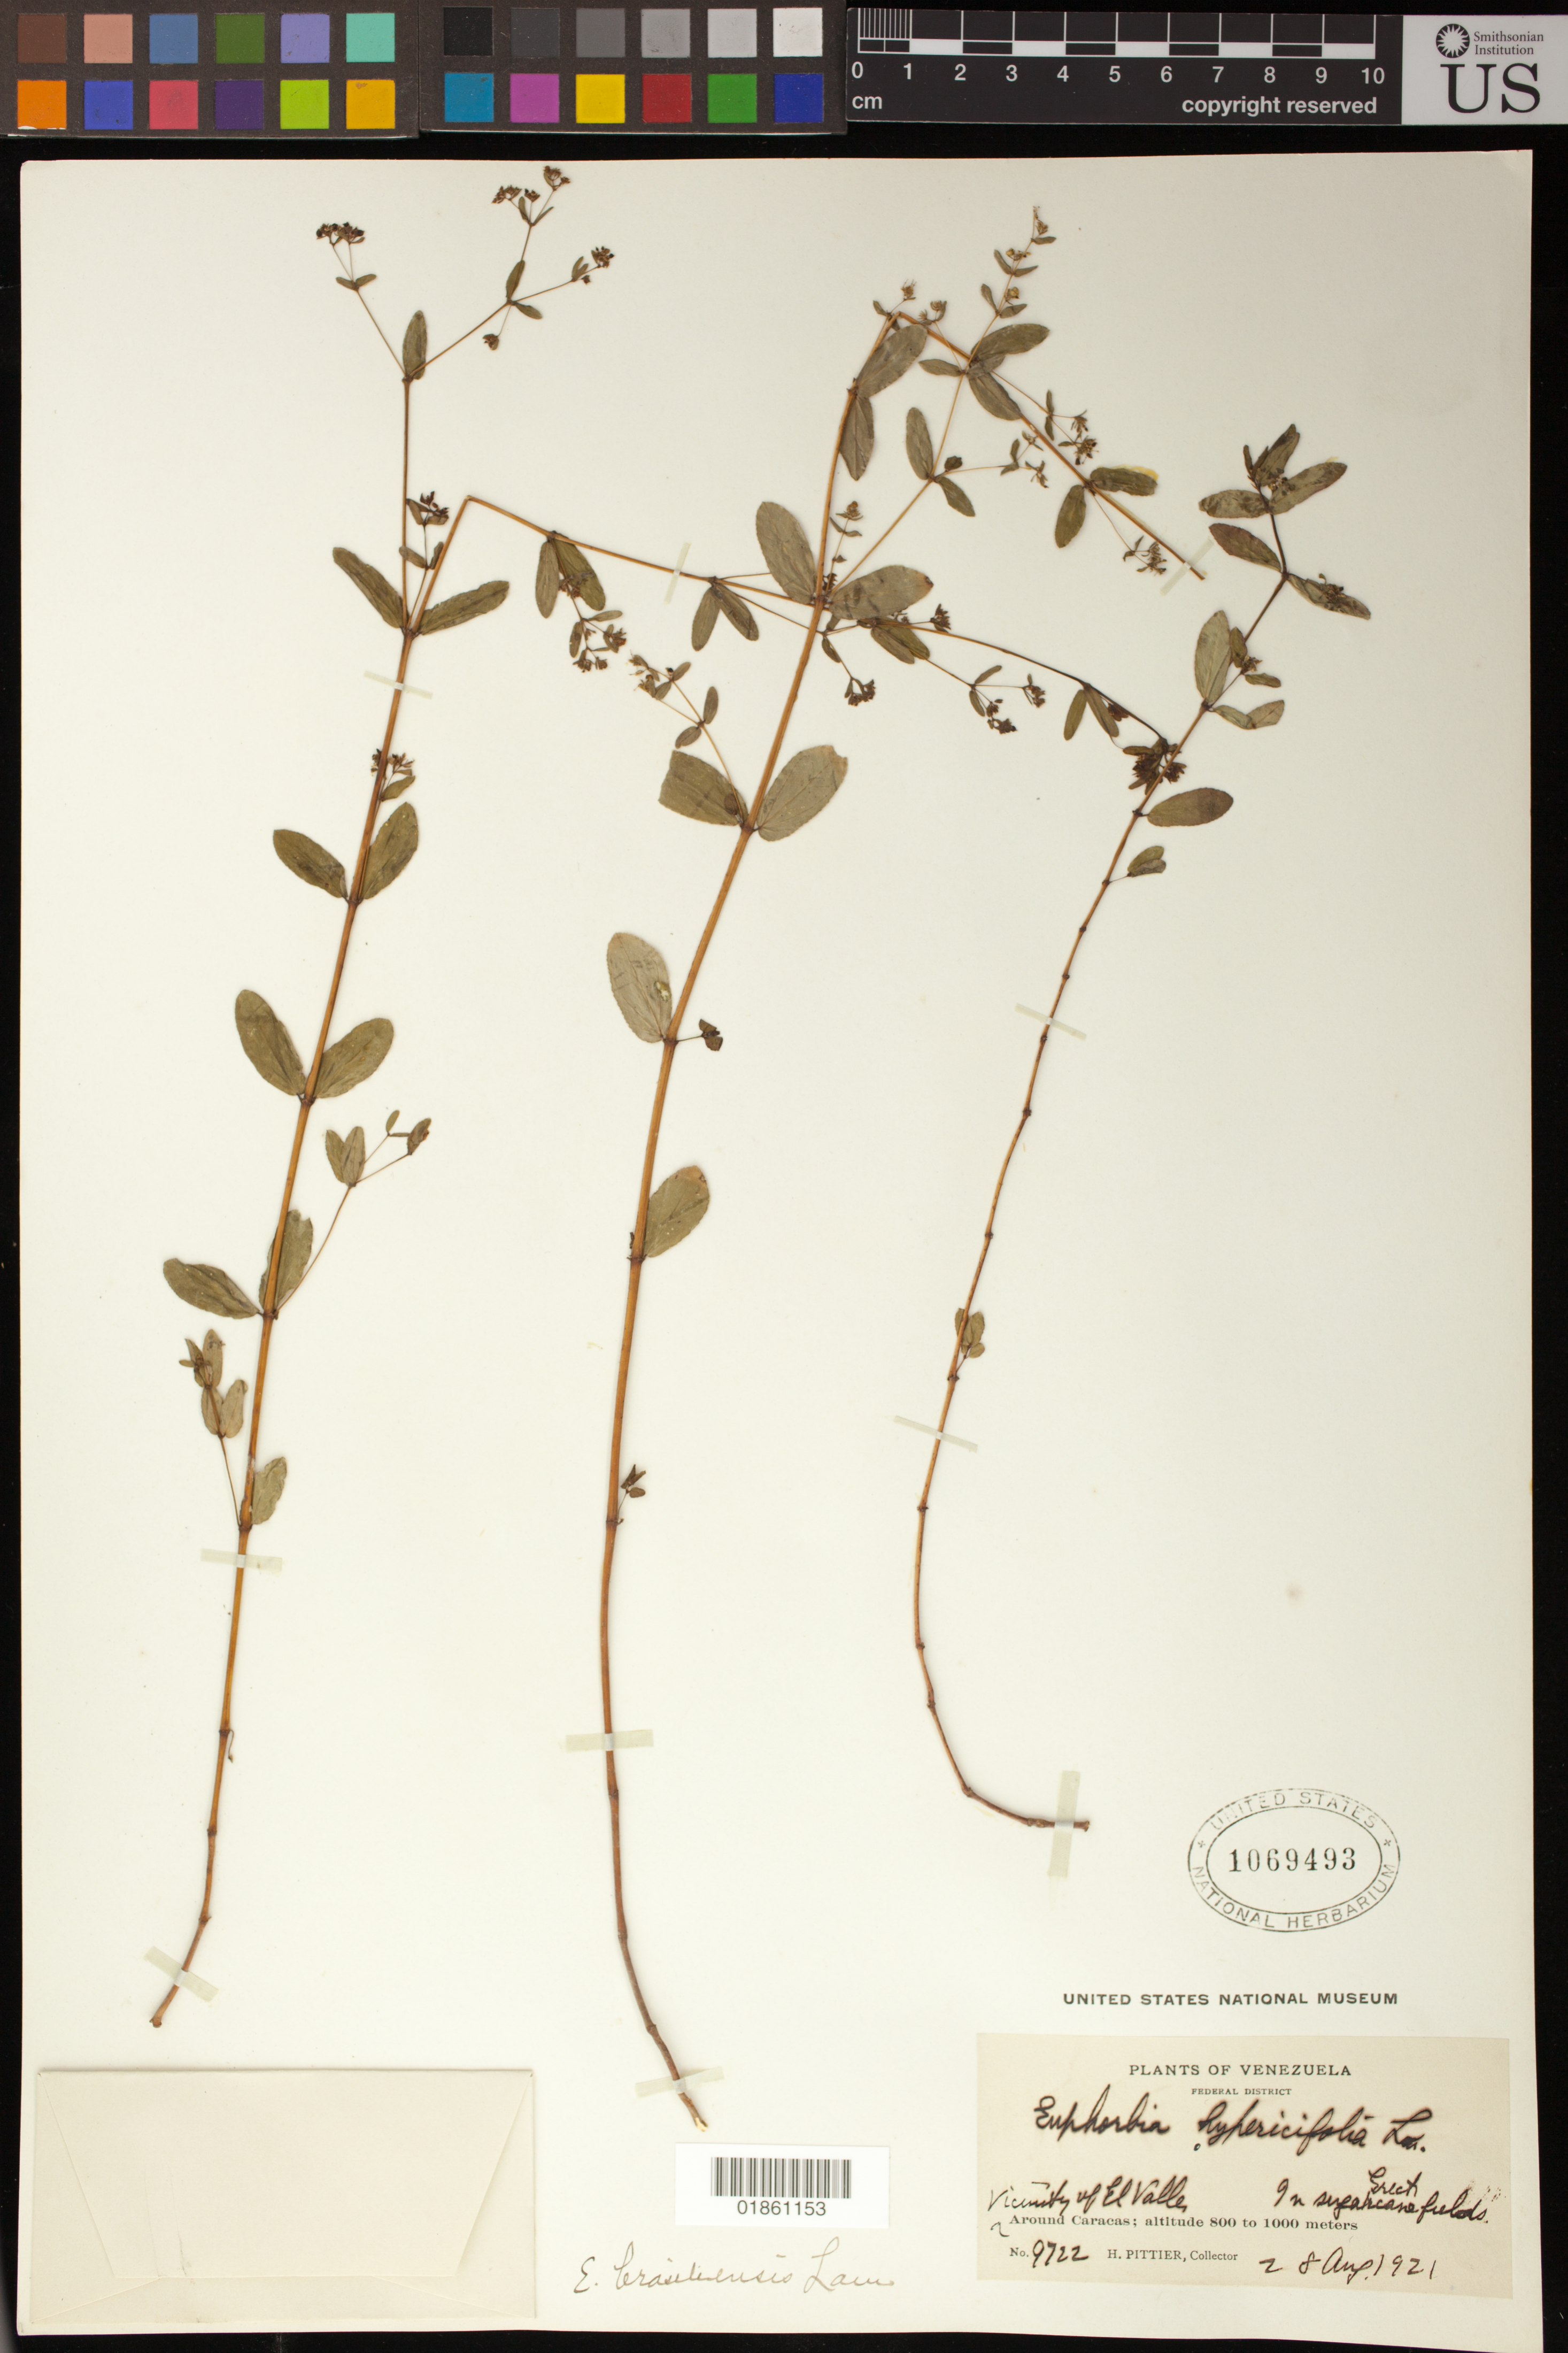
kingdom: Plantae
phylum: Tracheophyta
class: Magnoliopsida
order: Malpighiales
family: Euphorbiaceae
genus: Euphorbia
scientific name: Euphorbia hyssopifolia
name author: L.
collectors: H. F. Pittier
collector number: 9722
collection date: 1921-08-28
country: Venezuela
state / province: Distrito Federal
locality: Vicinity of El Valle, Around Caracas: In sugarcane fields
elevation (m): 800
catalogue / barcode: US 1069493